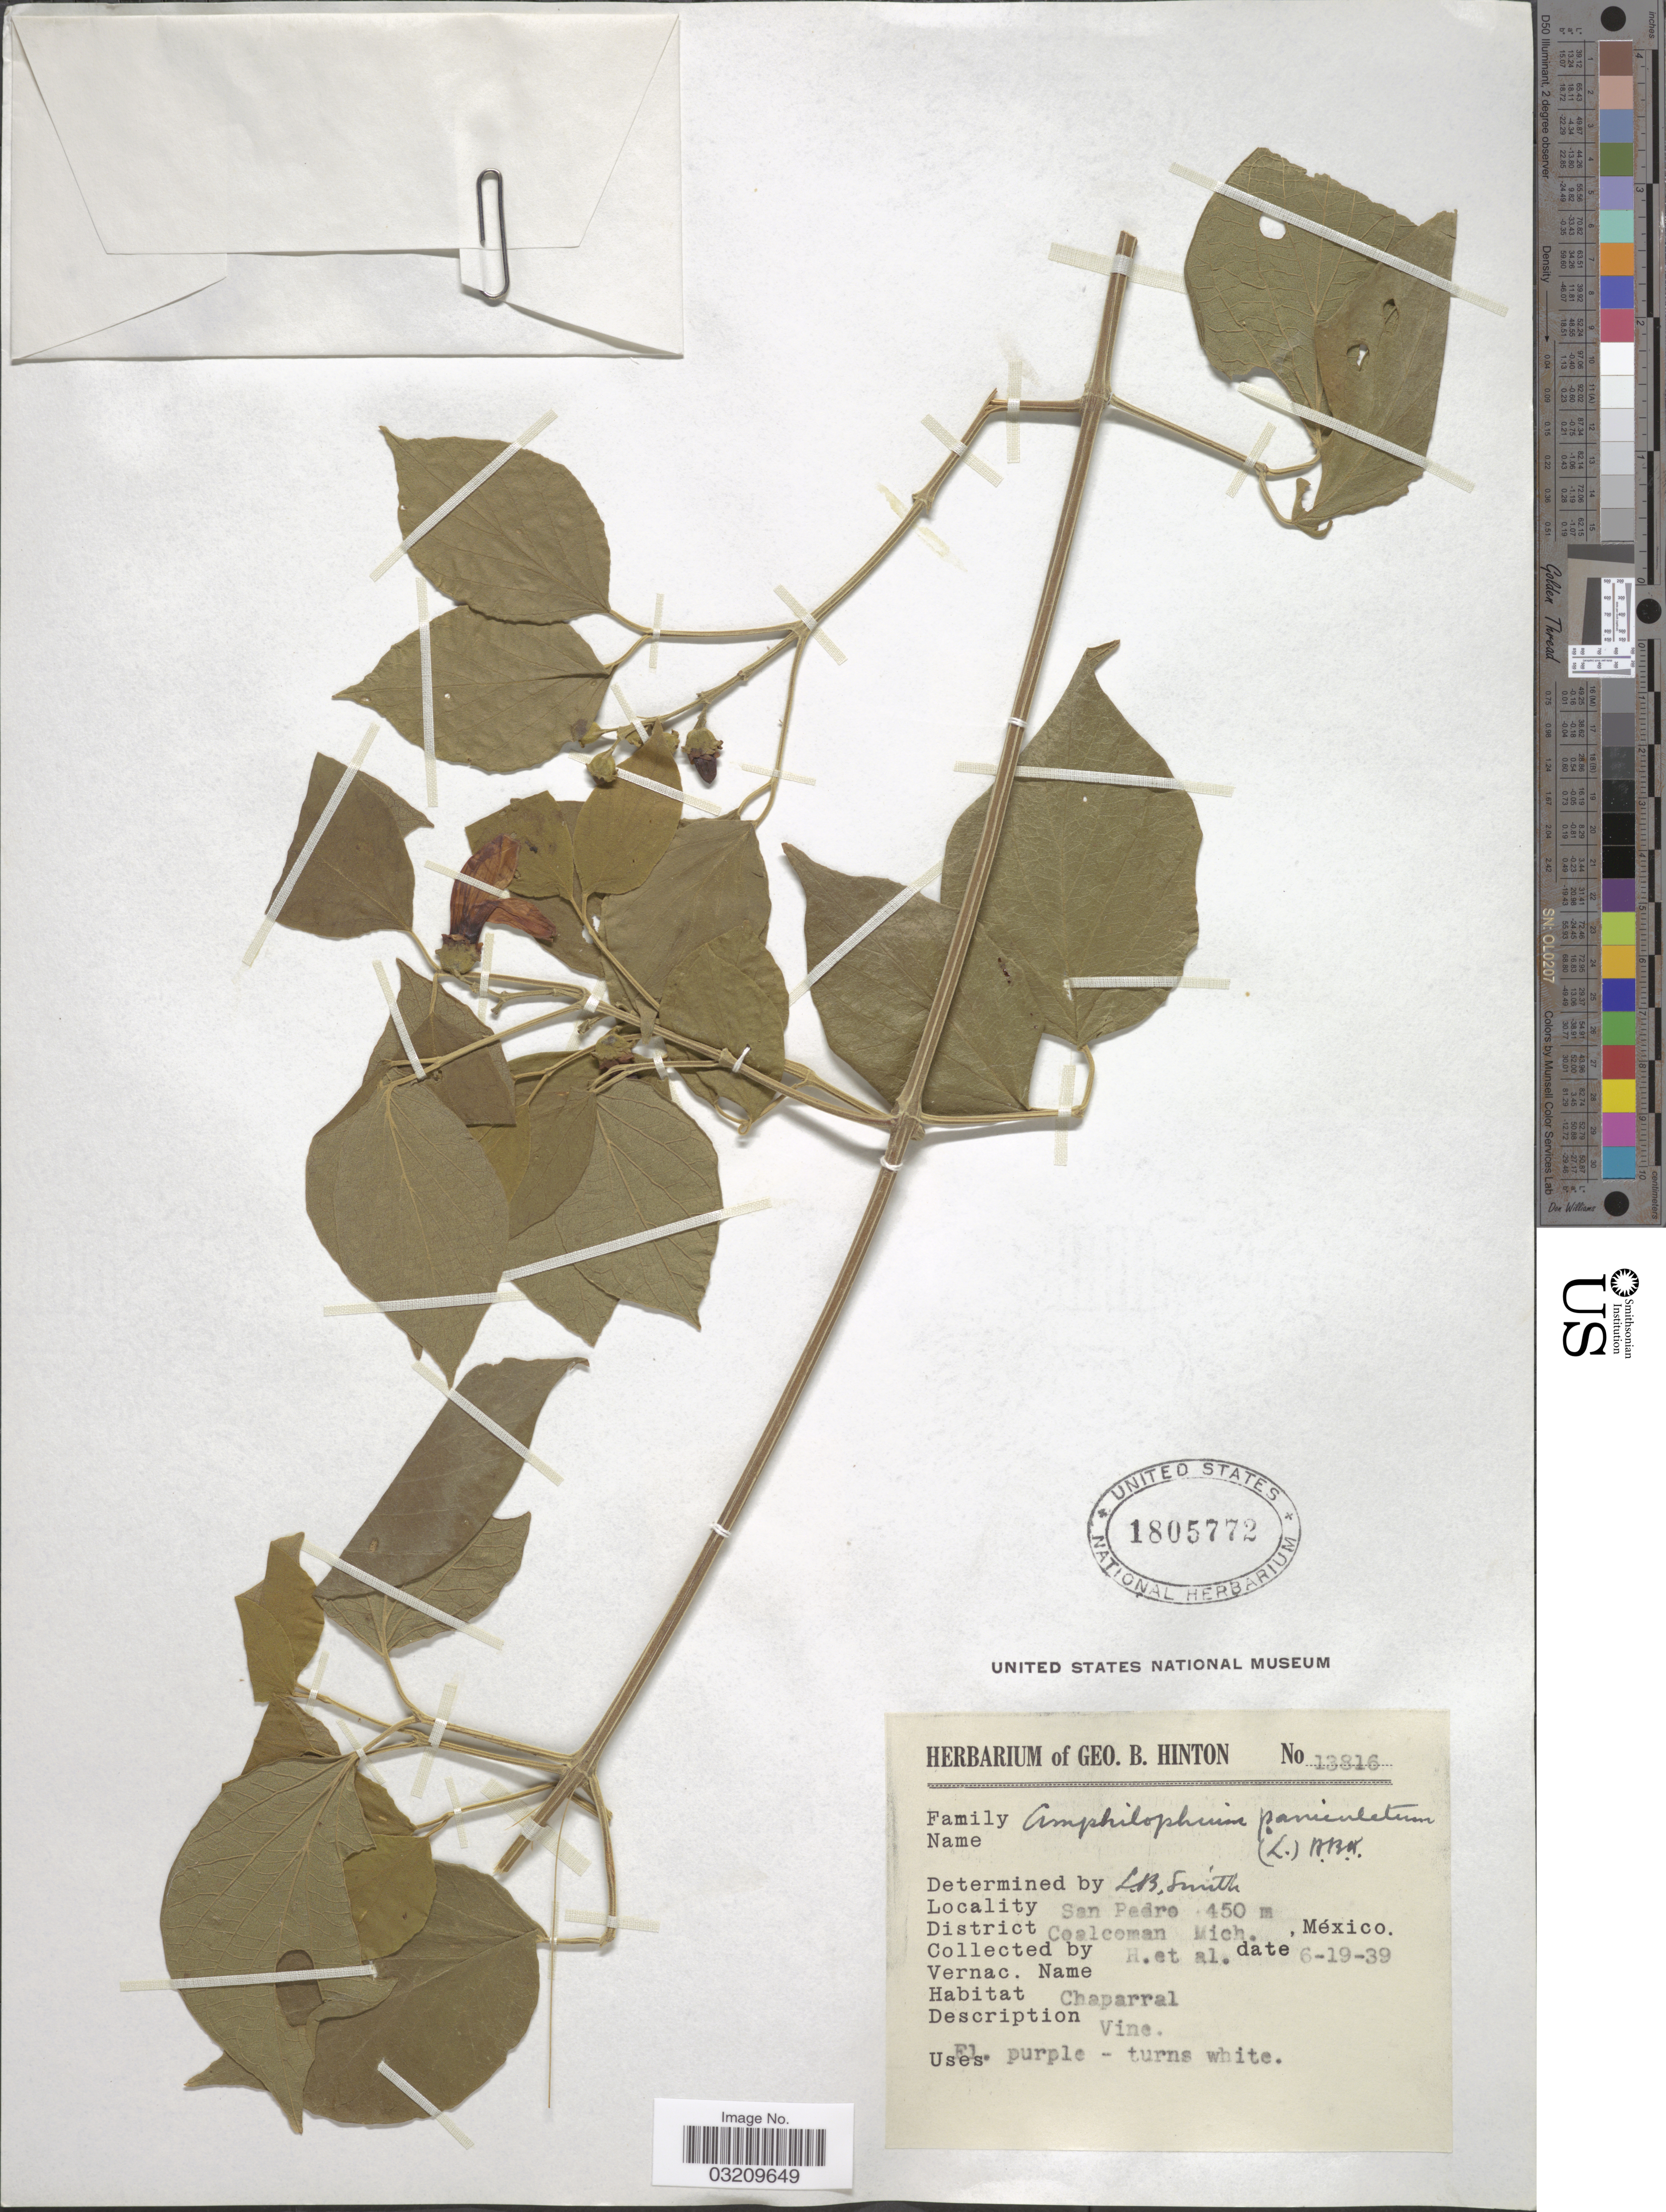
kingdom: Plantae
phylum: Tracheophyta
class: Magnoliopsida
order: Lamiales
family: Bignoniaceae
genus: Amphilophium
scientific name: Amphilophium paniculatum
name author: (L.) Kunth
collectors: G. B. Hinton & et al.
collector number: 13816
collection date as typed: Transcribed d/m/y: 19/6/39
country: Mexico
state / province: Michoacán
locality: San Pedro. District Coalcoman.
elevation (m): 450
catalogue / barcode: US 1805772